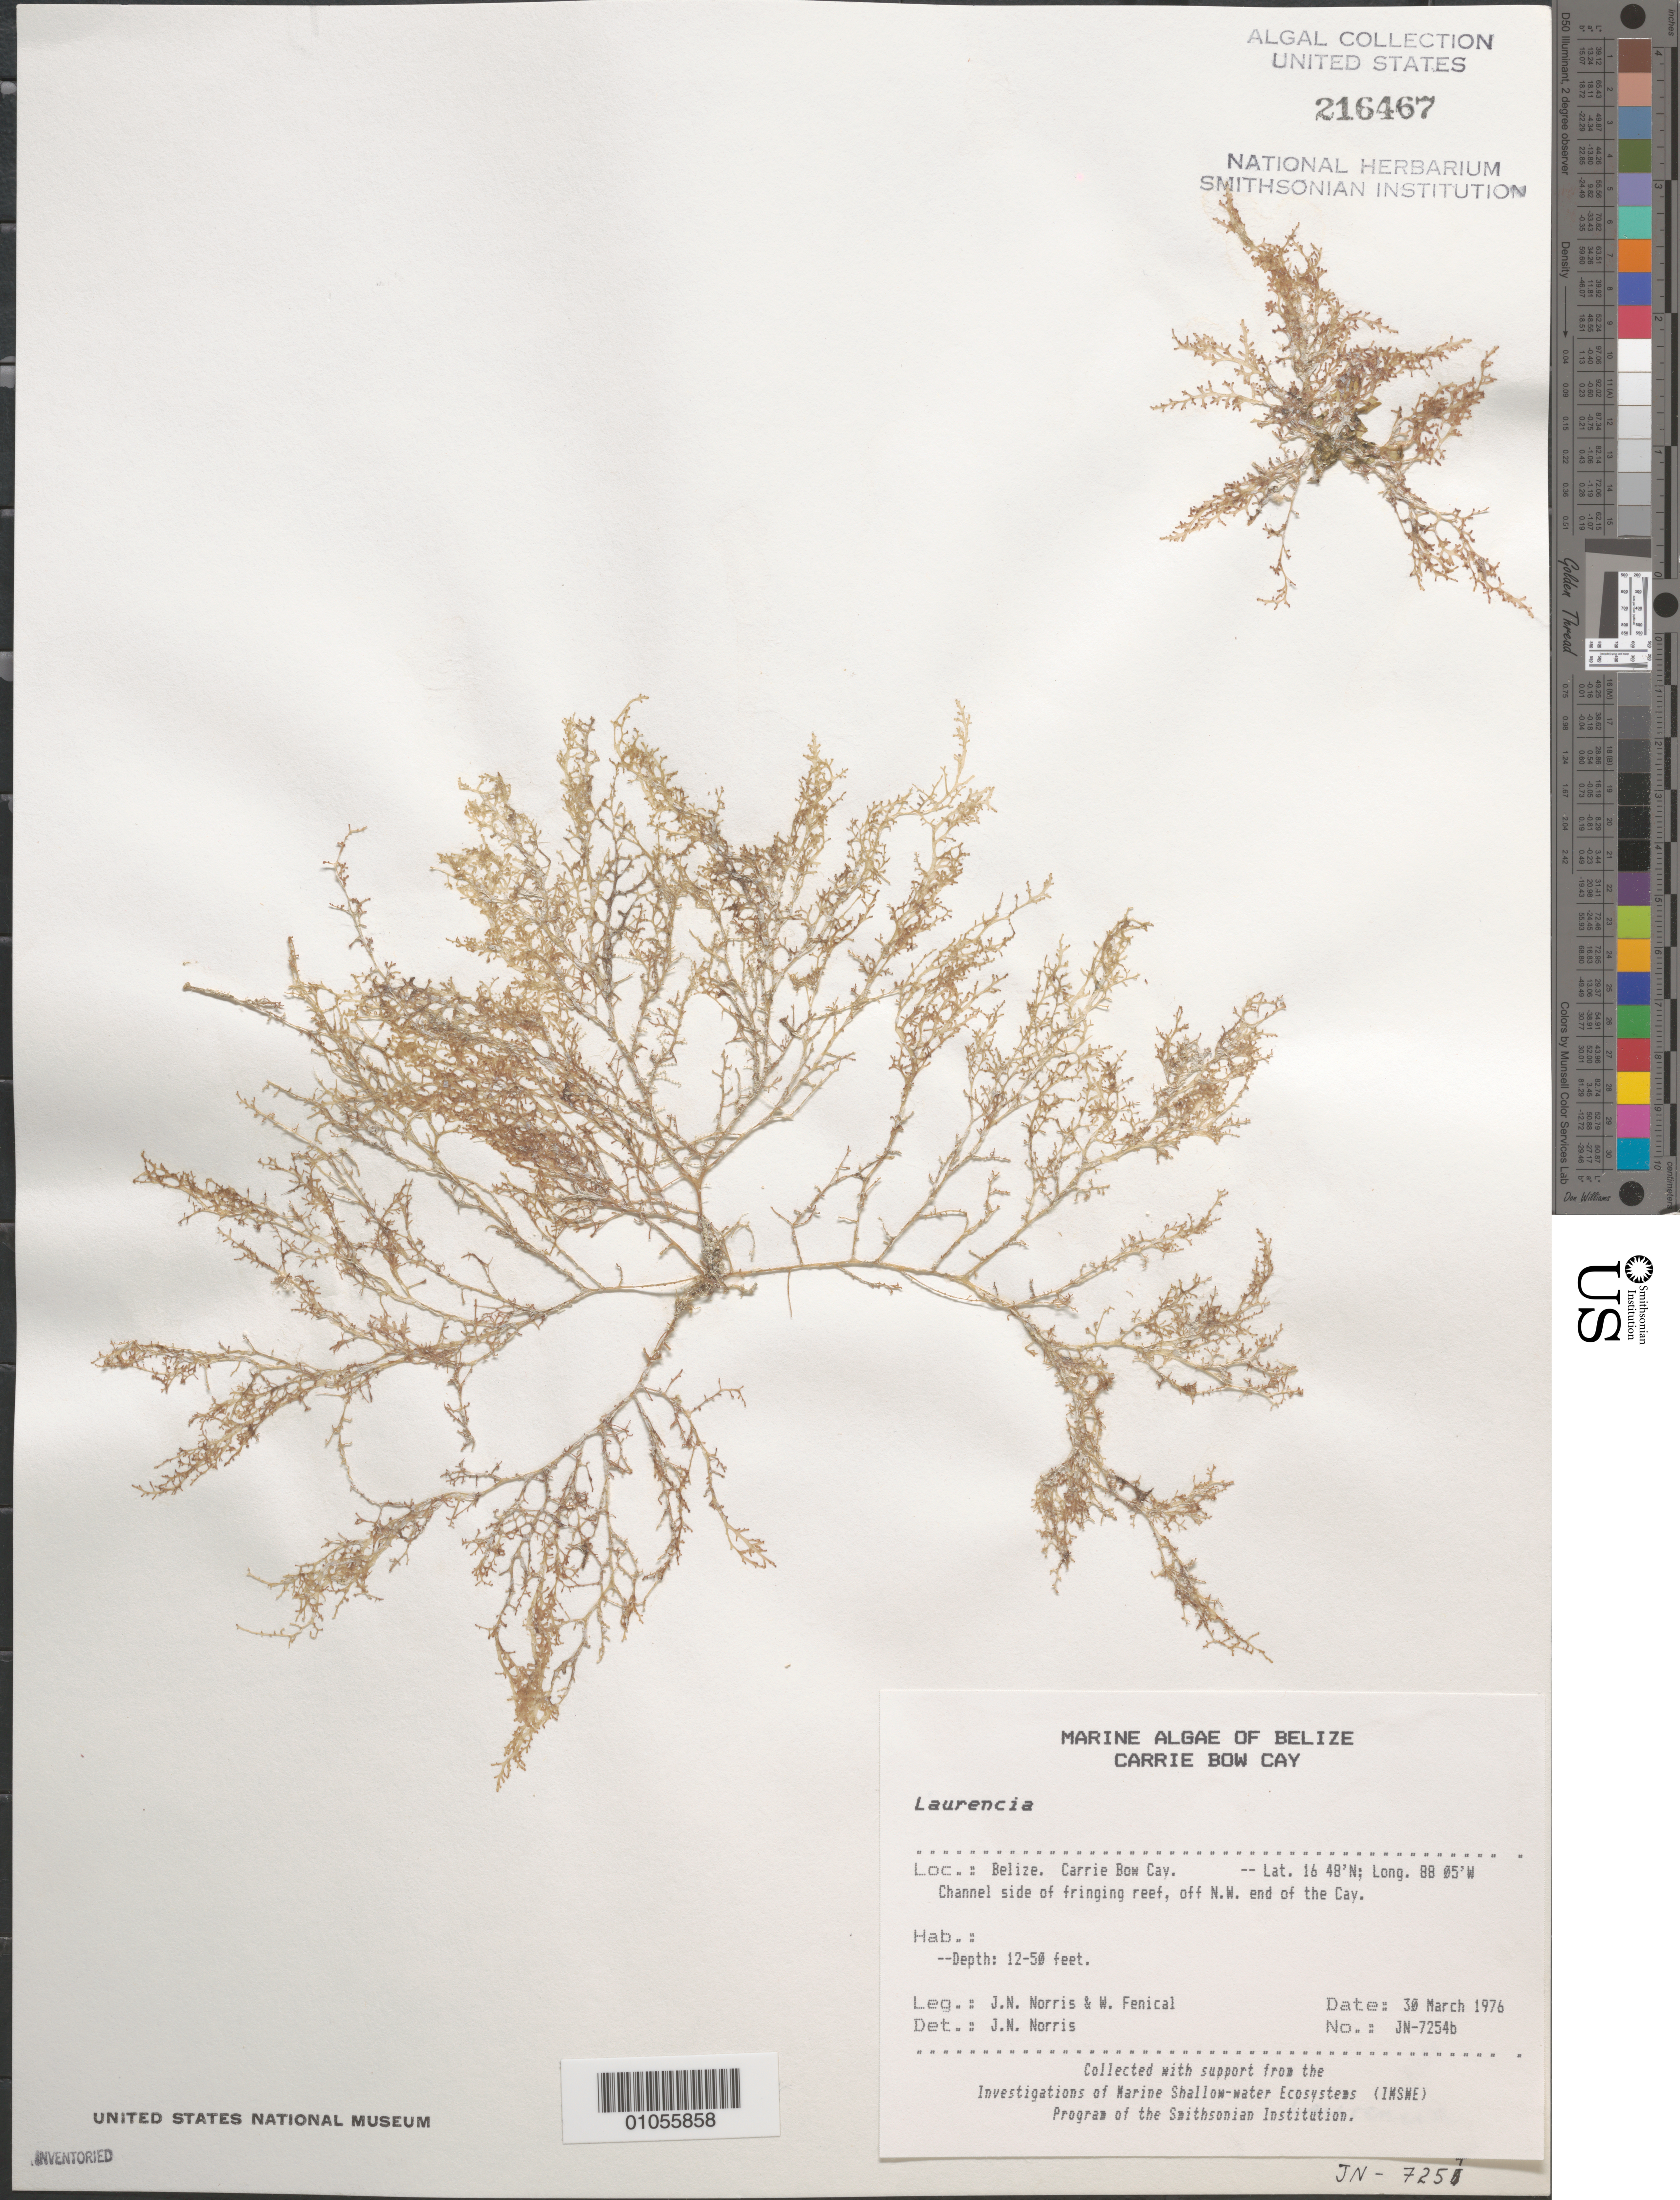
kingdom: Plantae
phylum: Rhodophyta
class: Florideophyceae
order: Ceramiales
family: Rhodomelaceae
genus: Laurencia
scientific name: Laurencia sp.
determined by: Norris, James N.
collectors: J. N. Norris & W. Fenical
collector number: JN-7254b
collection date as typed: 30 Mar 1976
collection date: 1976-03-30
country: Belize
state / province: Stann Creek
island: Carrie Bow Cay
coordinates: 16 48'N, 88 05'W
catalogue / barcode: US 216467